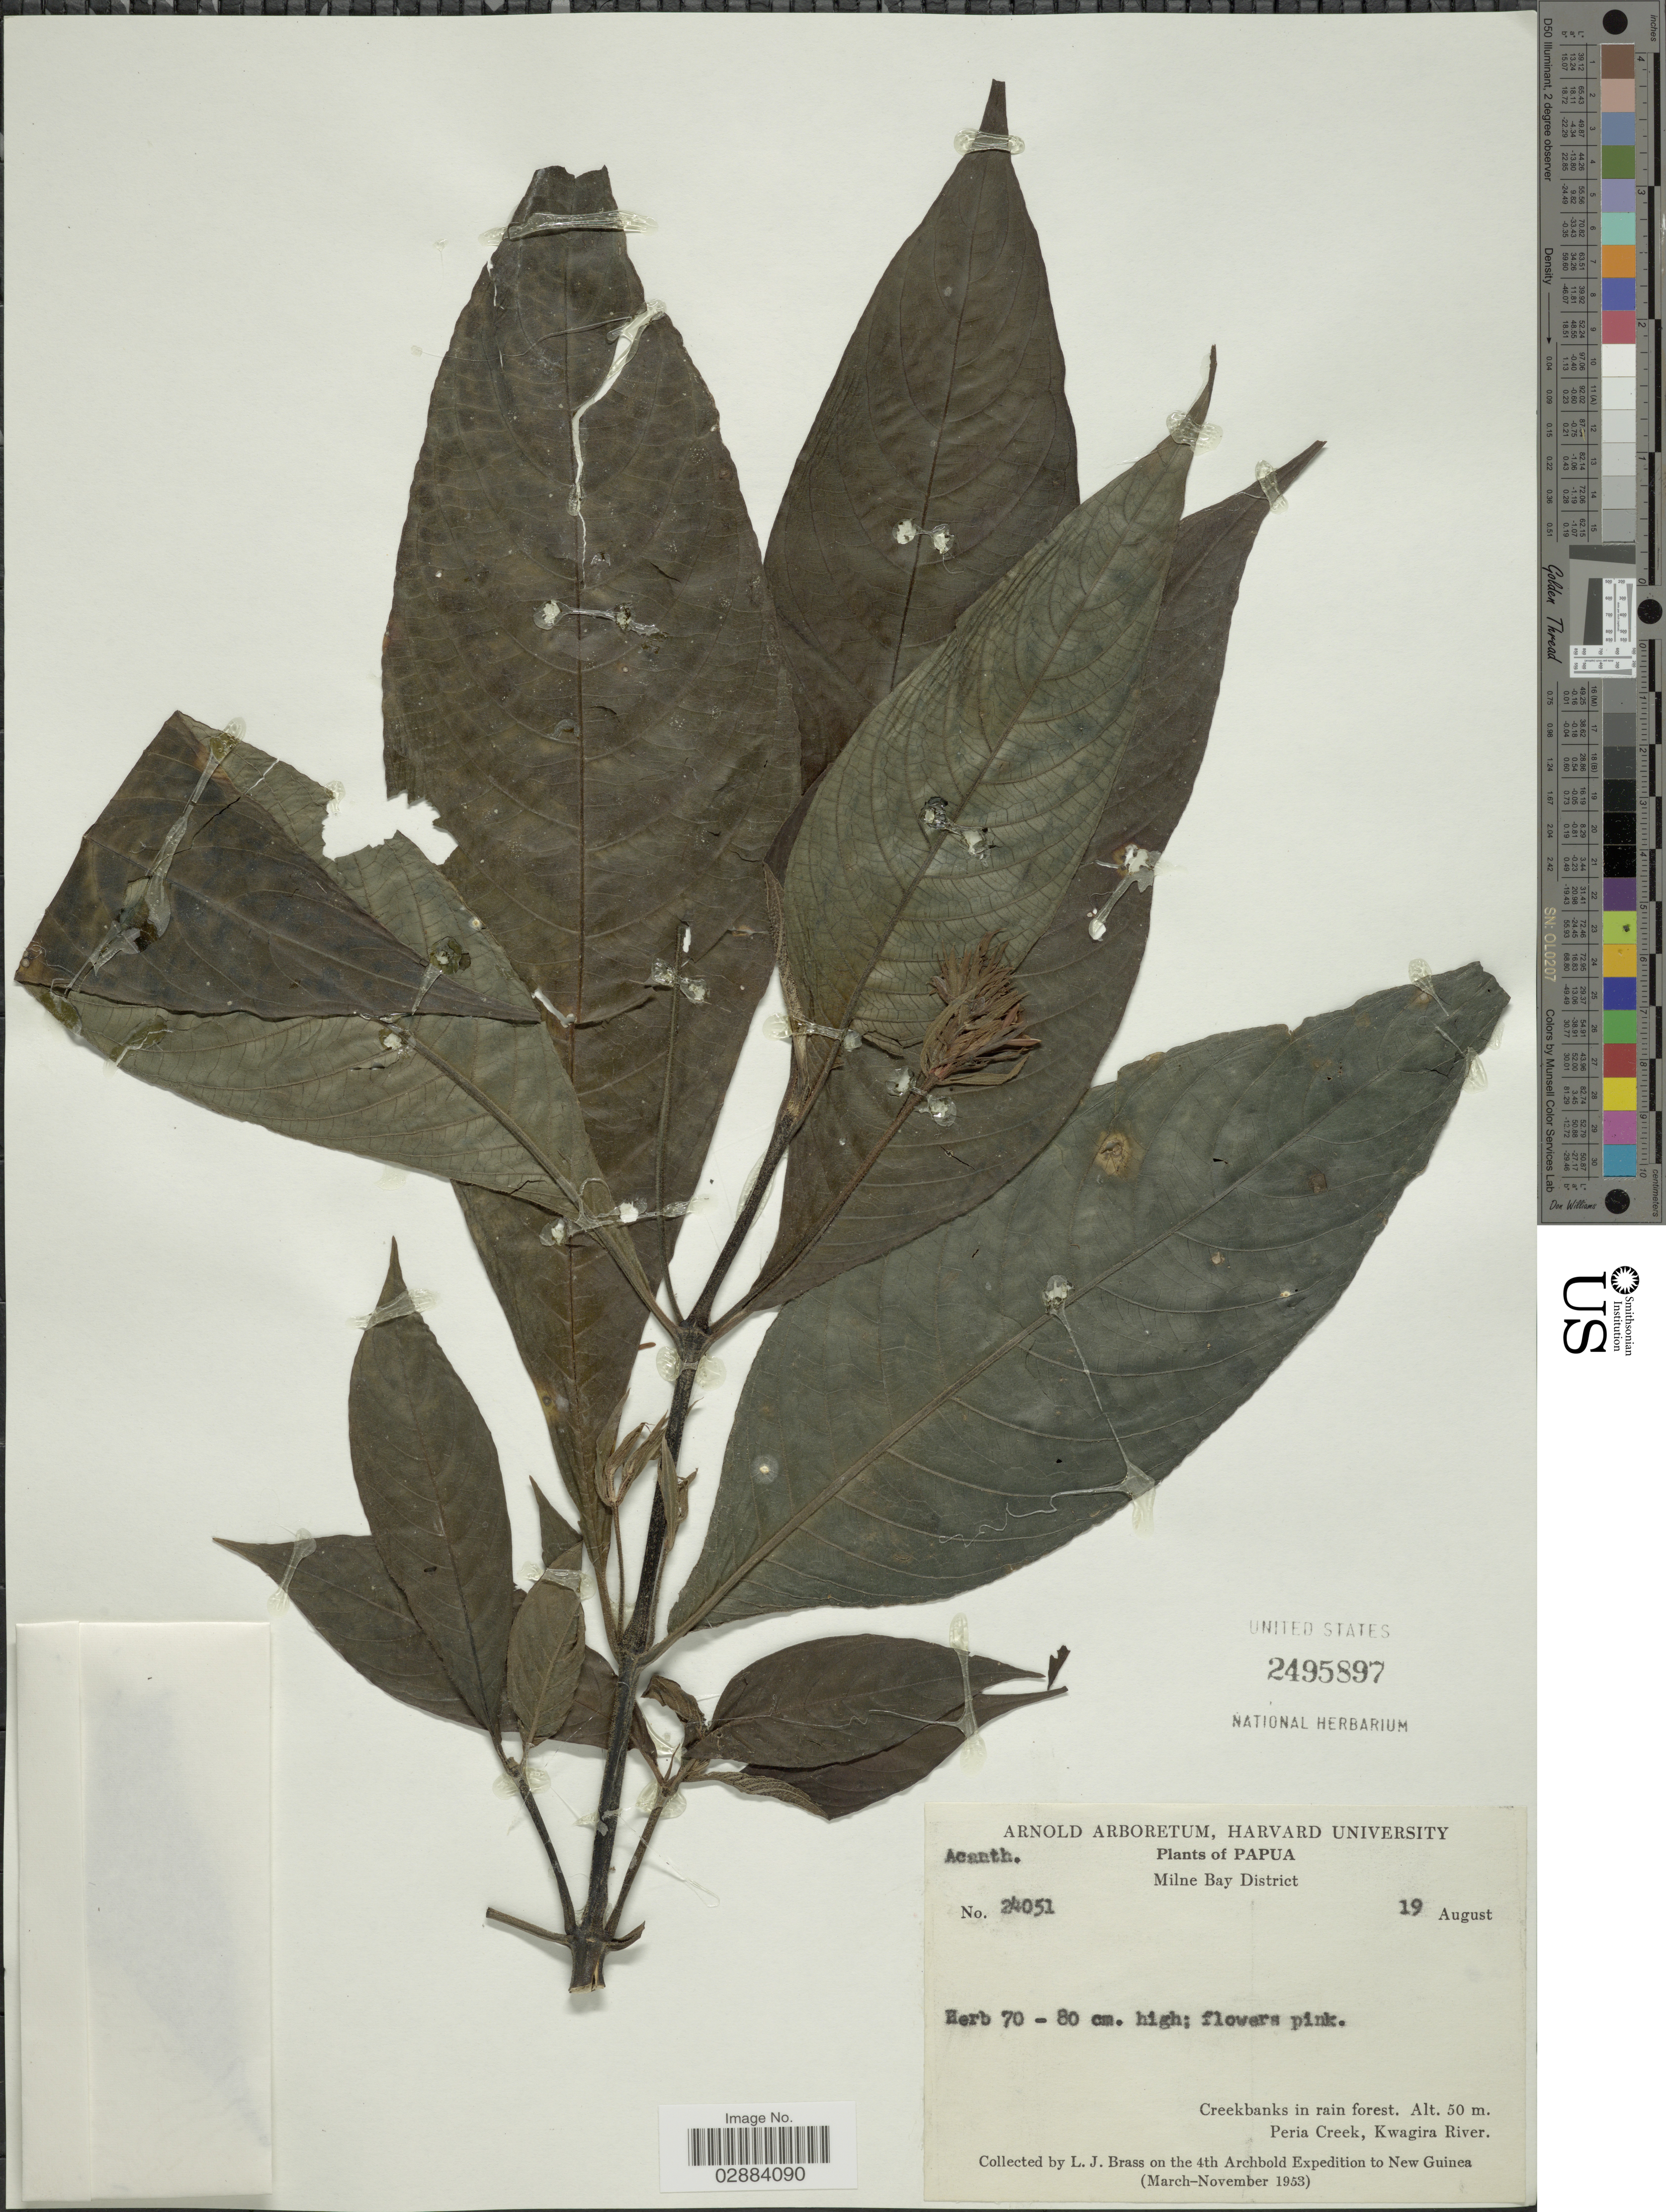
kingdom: Plantae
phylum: Tracheophyta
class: Magnoliopsida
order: Lamiales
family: Acanthaceae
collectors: L. J. Brass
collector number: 24051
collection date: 1953-08-19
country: Papua New Guinea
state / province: Milne Bay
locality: Milne Bay District. Creekbanks in rain forest. Peria Creek, Kwagira River.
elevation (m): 50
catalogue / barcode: US 2495897